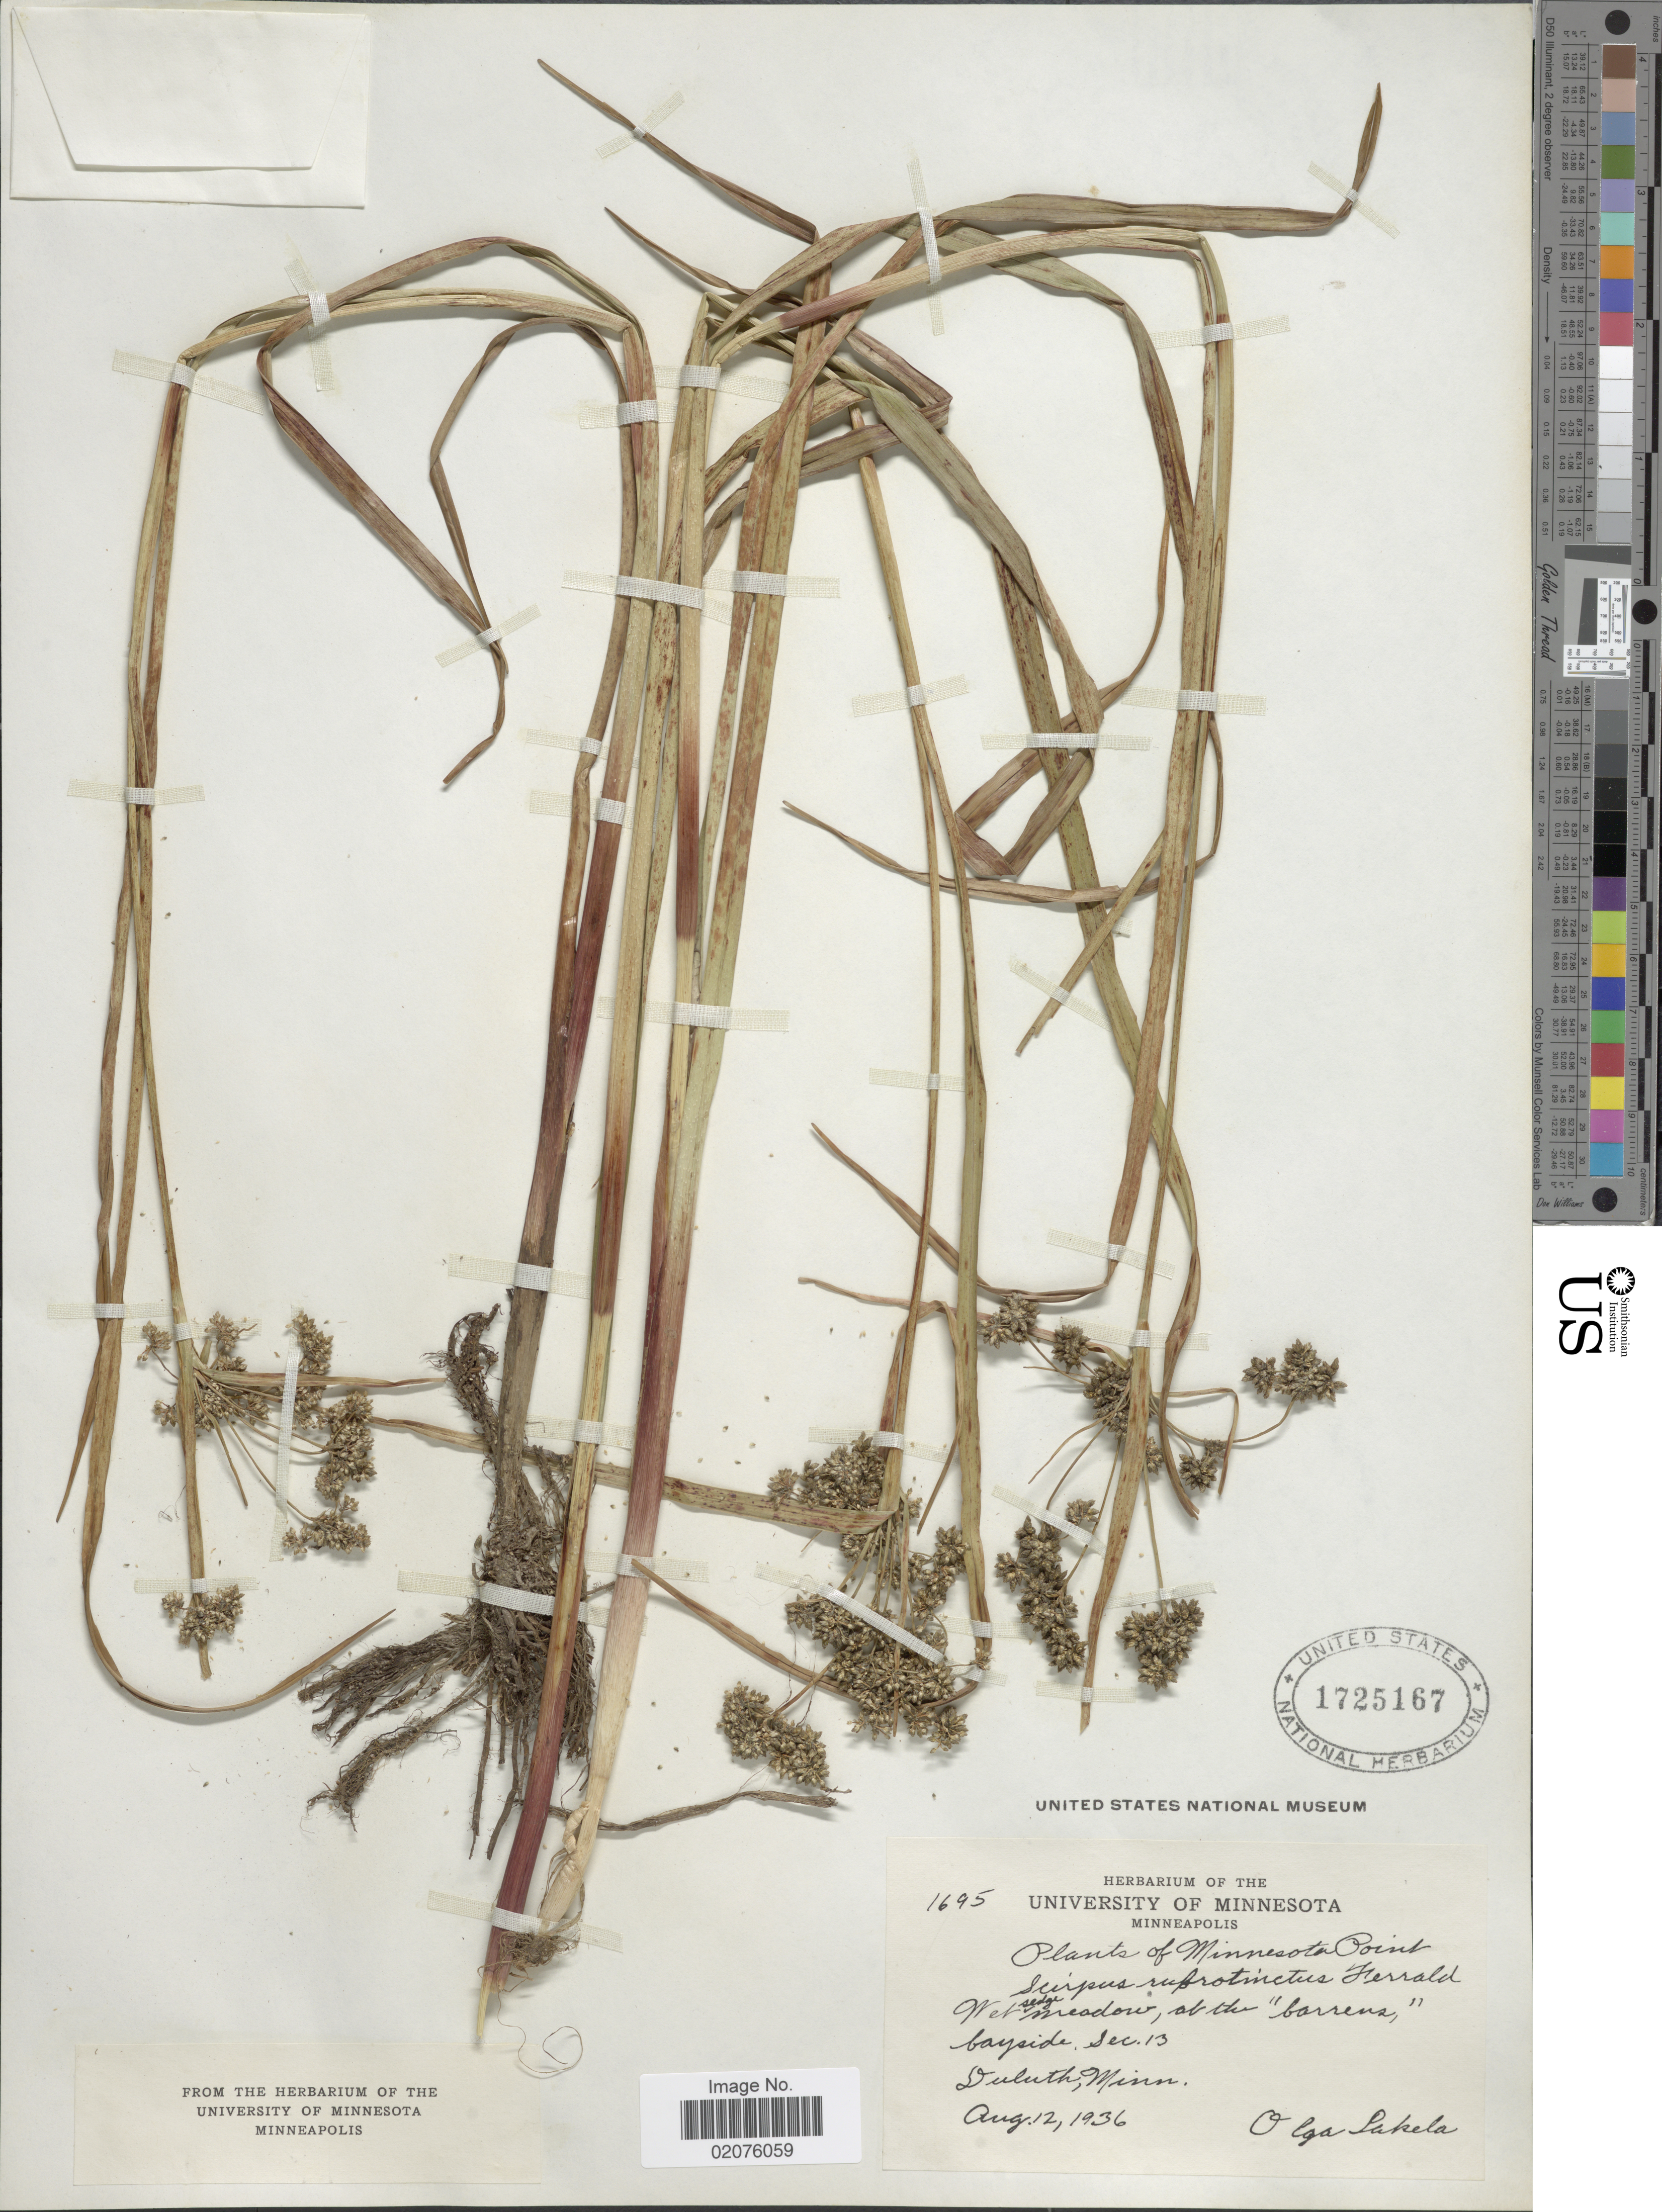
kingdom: Plantae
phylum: Tracheophyta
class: Liliopsida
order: Poales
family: Cyperaceae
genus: Scirpus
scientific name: Scirpus microcarpus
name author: J. Presl & C. Presl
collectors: O. K. Lakela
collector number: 1695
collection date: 1936-08-12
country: United States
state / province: Minnesota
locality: Bayside Sec. 13 Duluth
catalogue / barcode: US 1725167